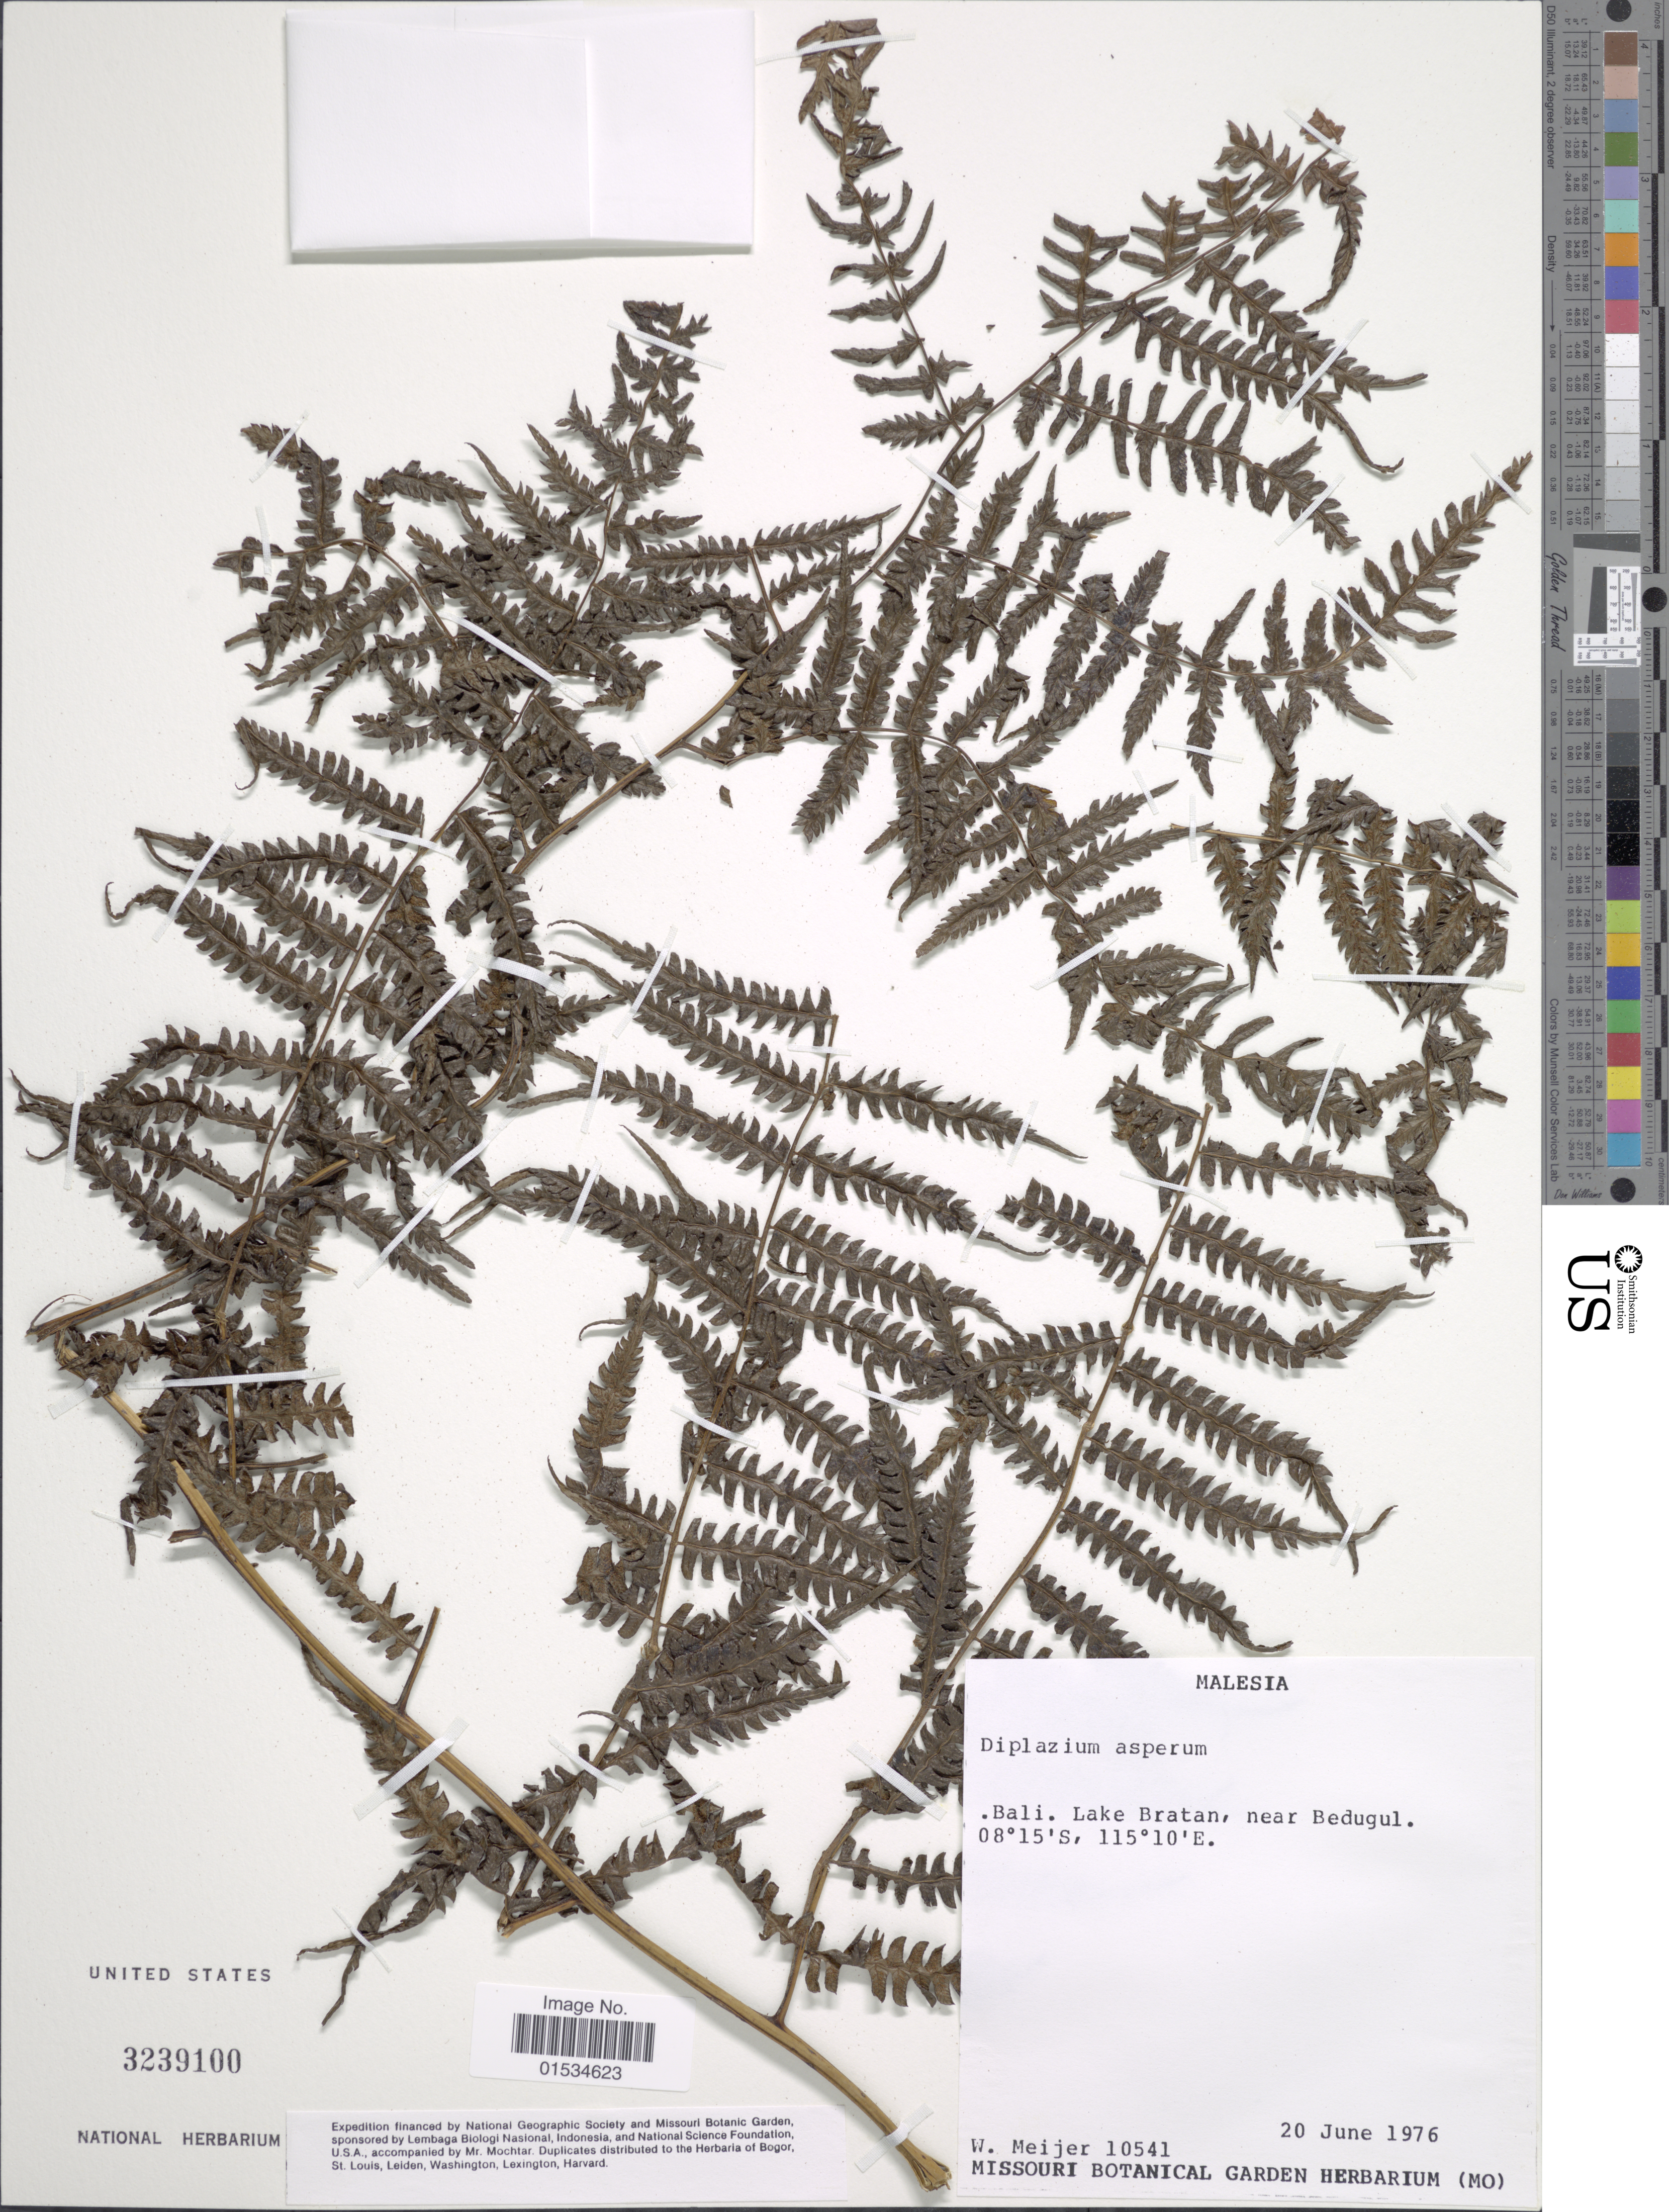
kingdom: Plantae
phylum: Tracheophyta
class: Polypodiopsida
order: Polypodiales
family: Athyriaceae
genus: Diplazium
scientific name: Diplazium asperum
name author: Blume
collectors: W. Meijer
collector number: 10541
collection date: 1976-06-20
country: Indonesia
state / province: Nusa Tenggara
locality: Bali, Lake Bataan, near Bedugul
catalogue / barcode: US 3239100